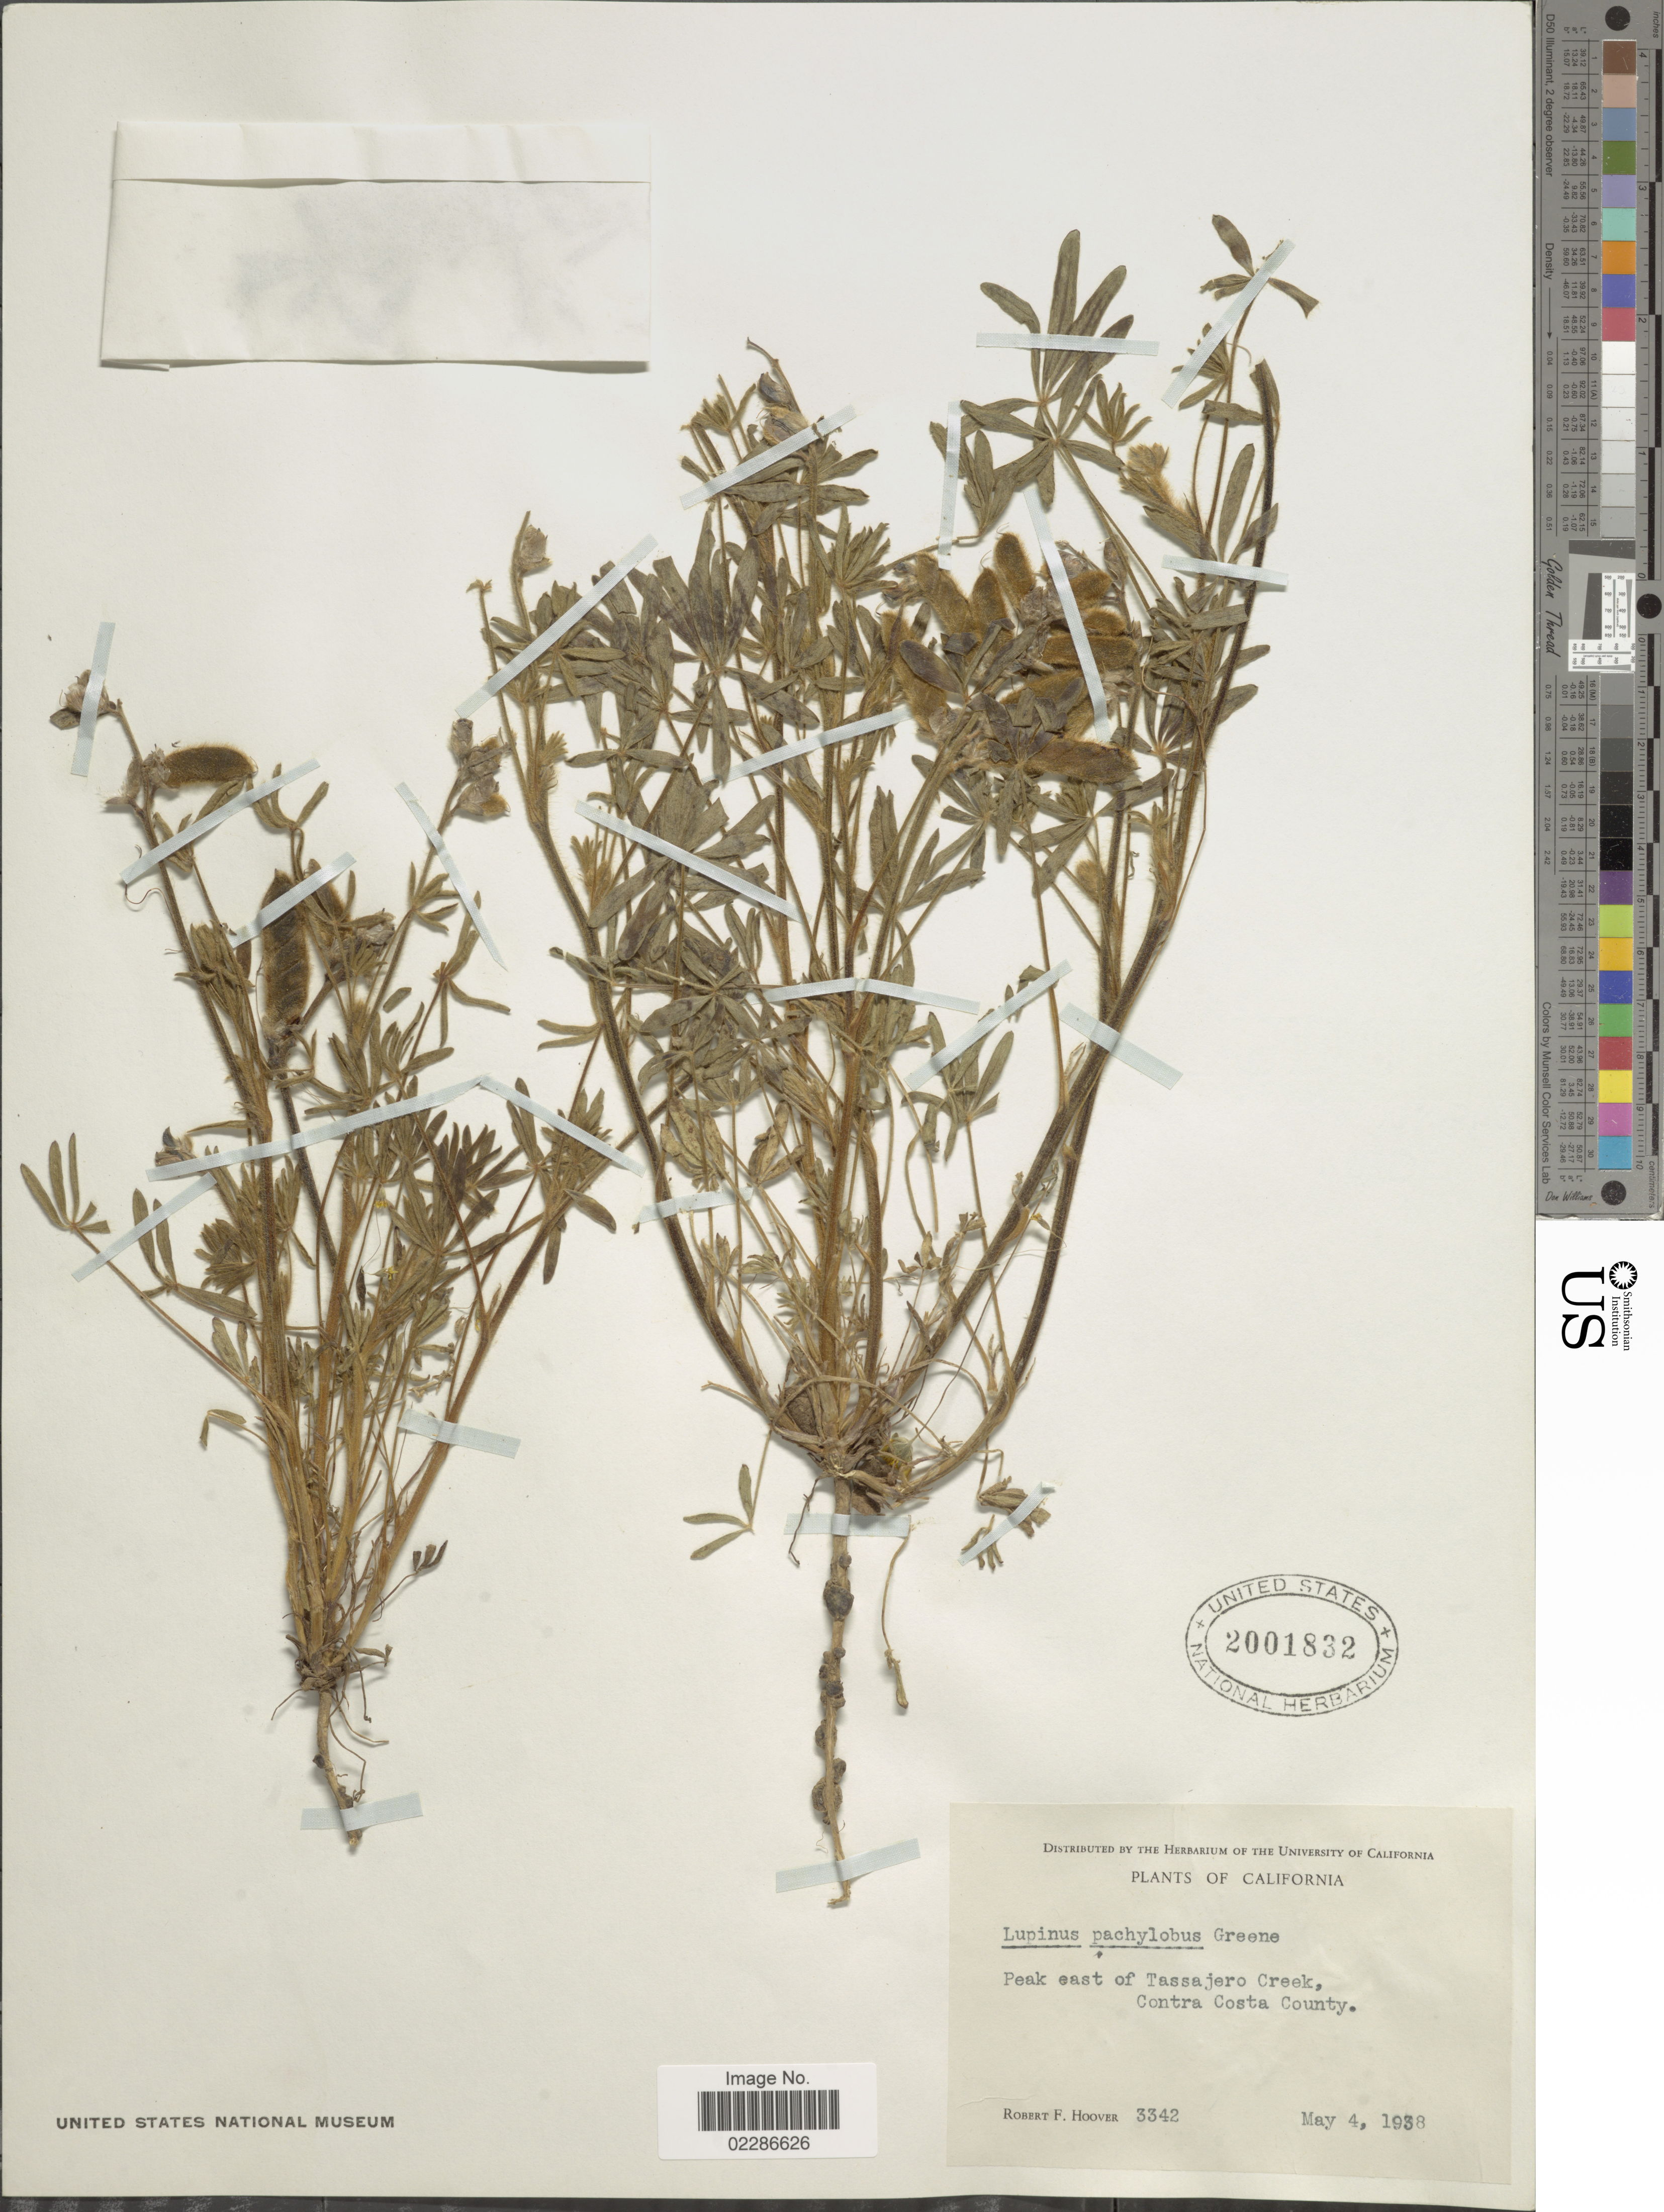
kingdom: Plantae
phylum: Tracheophyta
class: Magnoliopsida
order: Fabales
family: Fabaceae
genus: Lupinus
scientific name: Lupinus pachylobus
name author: Greene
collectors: R. F. Hoover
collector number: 3342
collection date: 1938-05-04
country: United States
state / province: California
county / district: Contra Costa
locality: Peak east of Tassajero Creek, Contra Costa County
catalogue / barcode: US 2001832